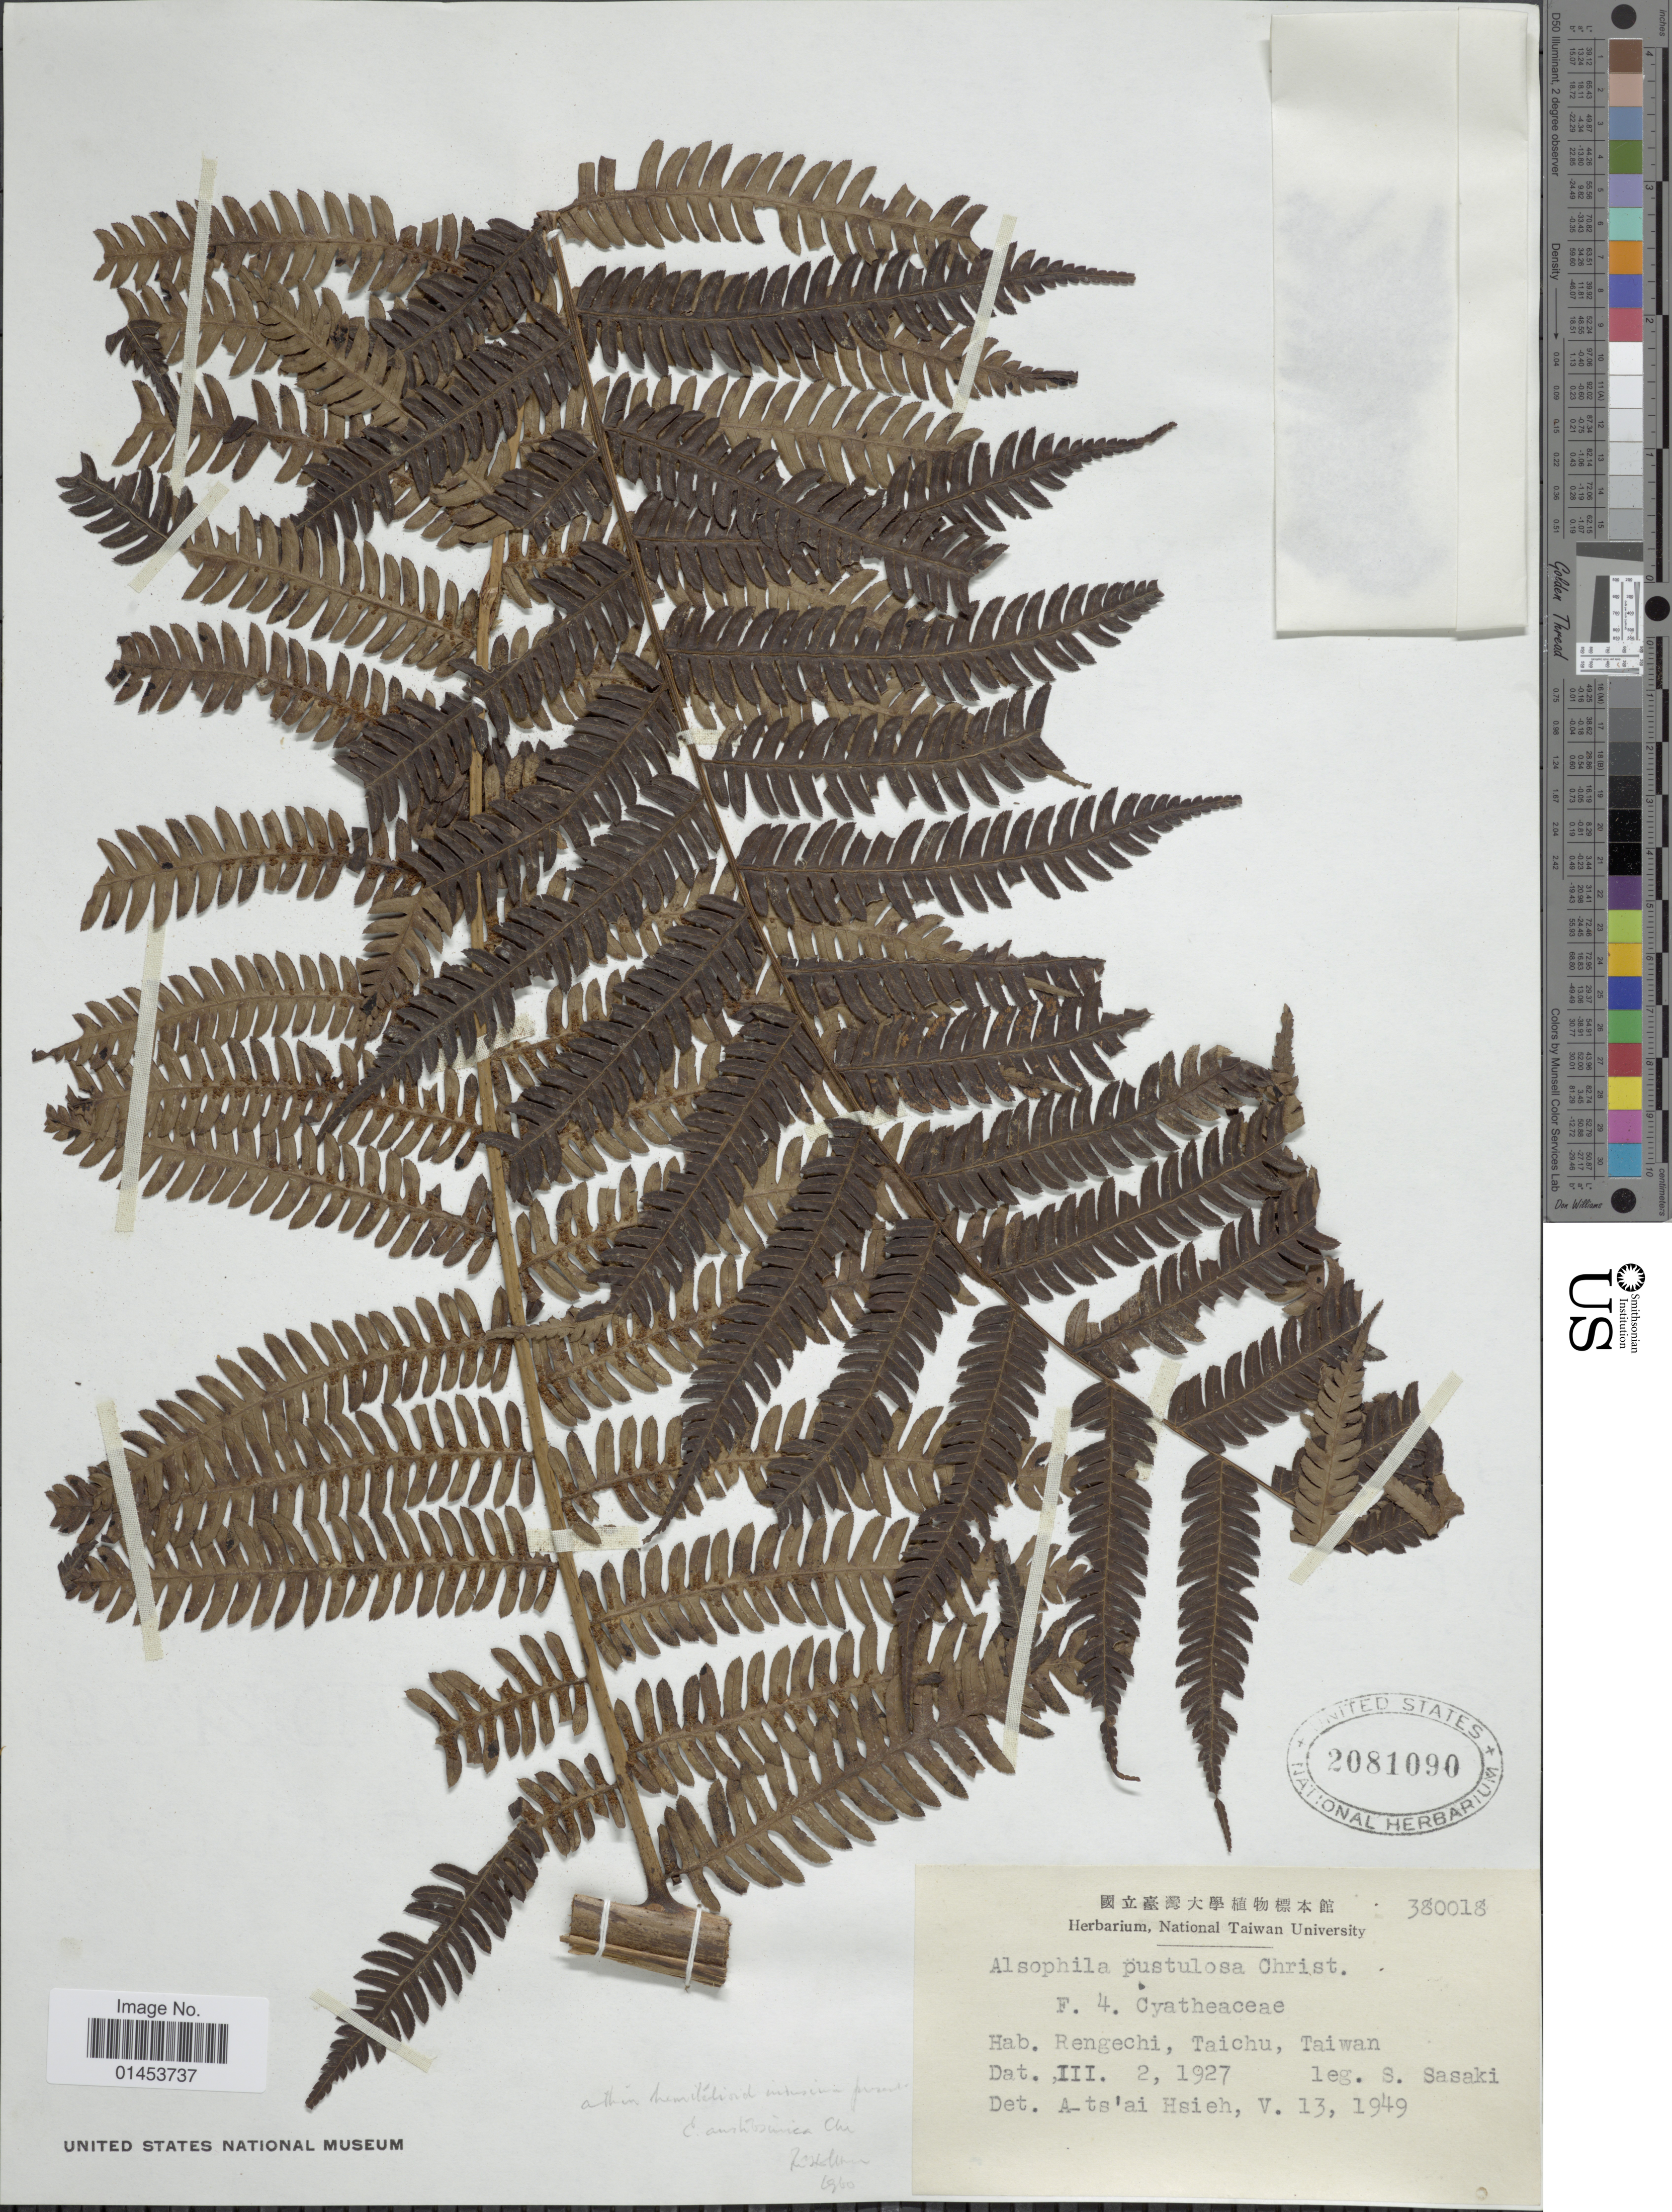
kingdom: Plantae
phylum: Tracheophyta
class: Polypodiopsida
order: Cyatheales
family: Cyatheaceae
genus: Cyathea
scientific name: Cyathea spinulosa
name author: Wall. ex Hook.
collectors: S. Sasaki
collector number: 380018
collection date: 1927-03-02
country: Taiwan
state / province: Taichung City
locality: Tengechi, Taichu, Taiwan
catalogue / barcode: US 2081090